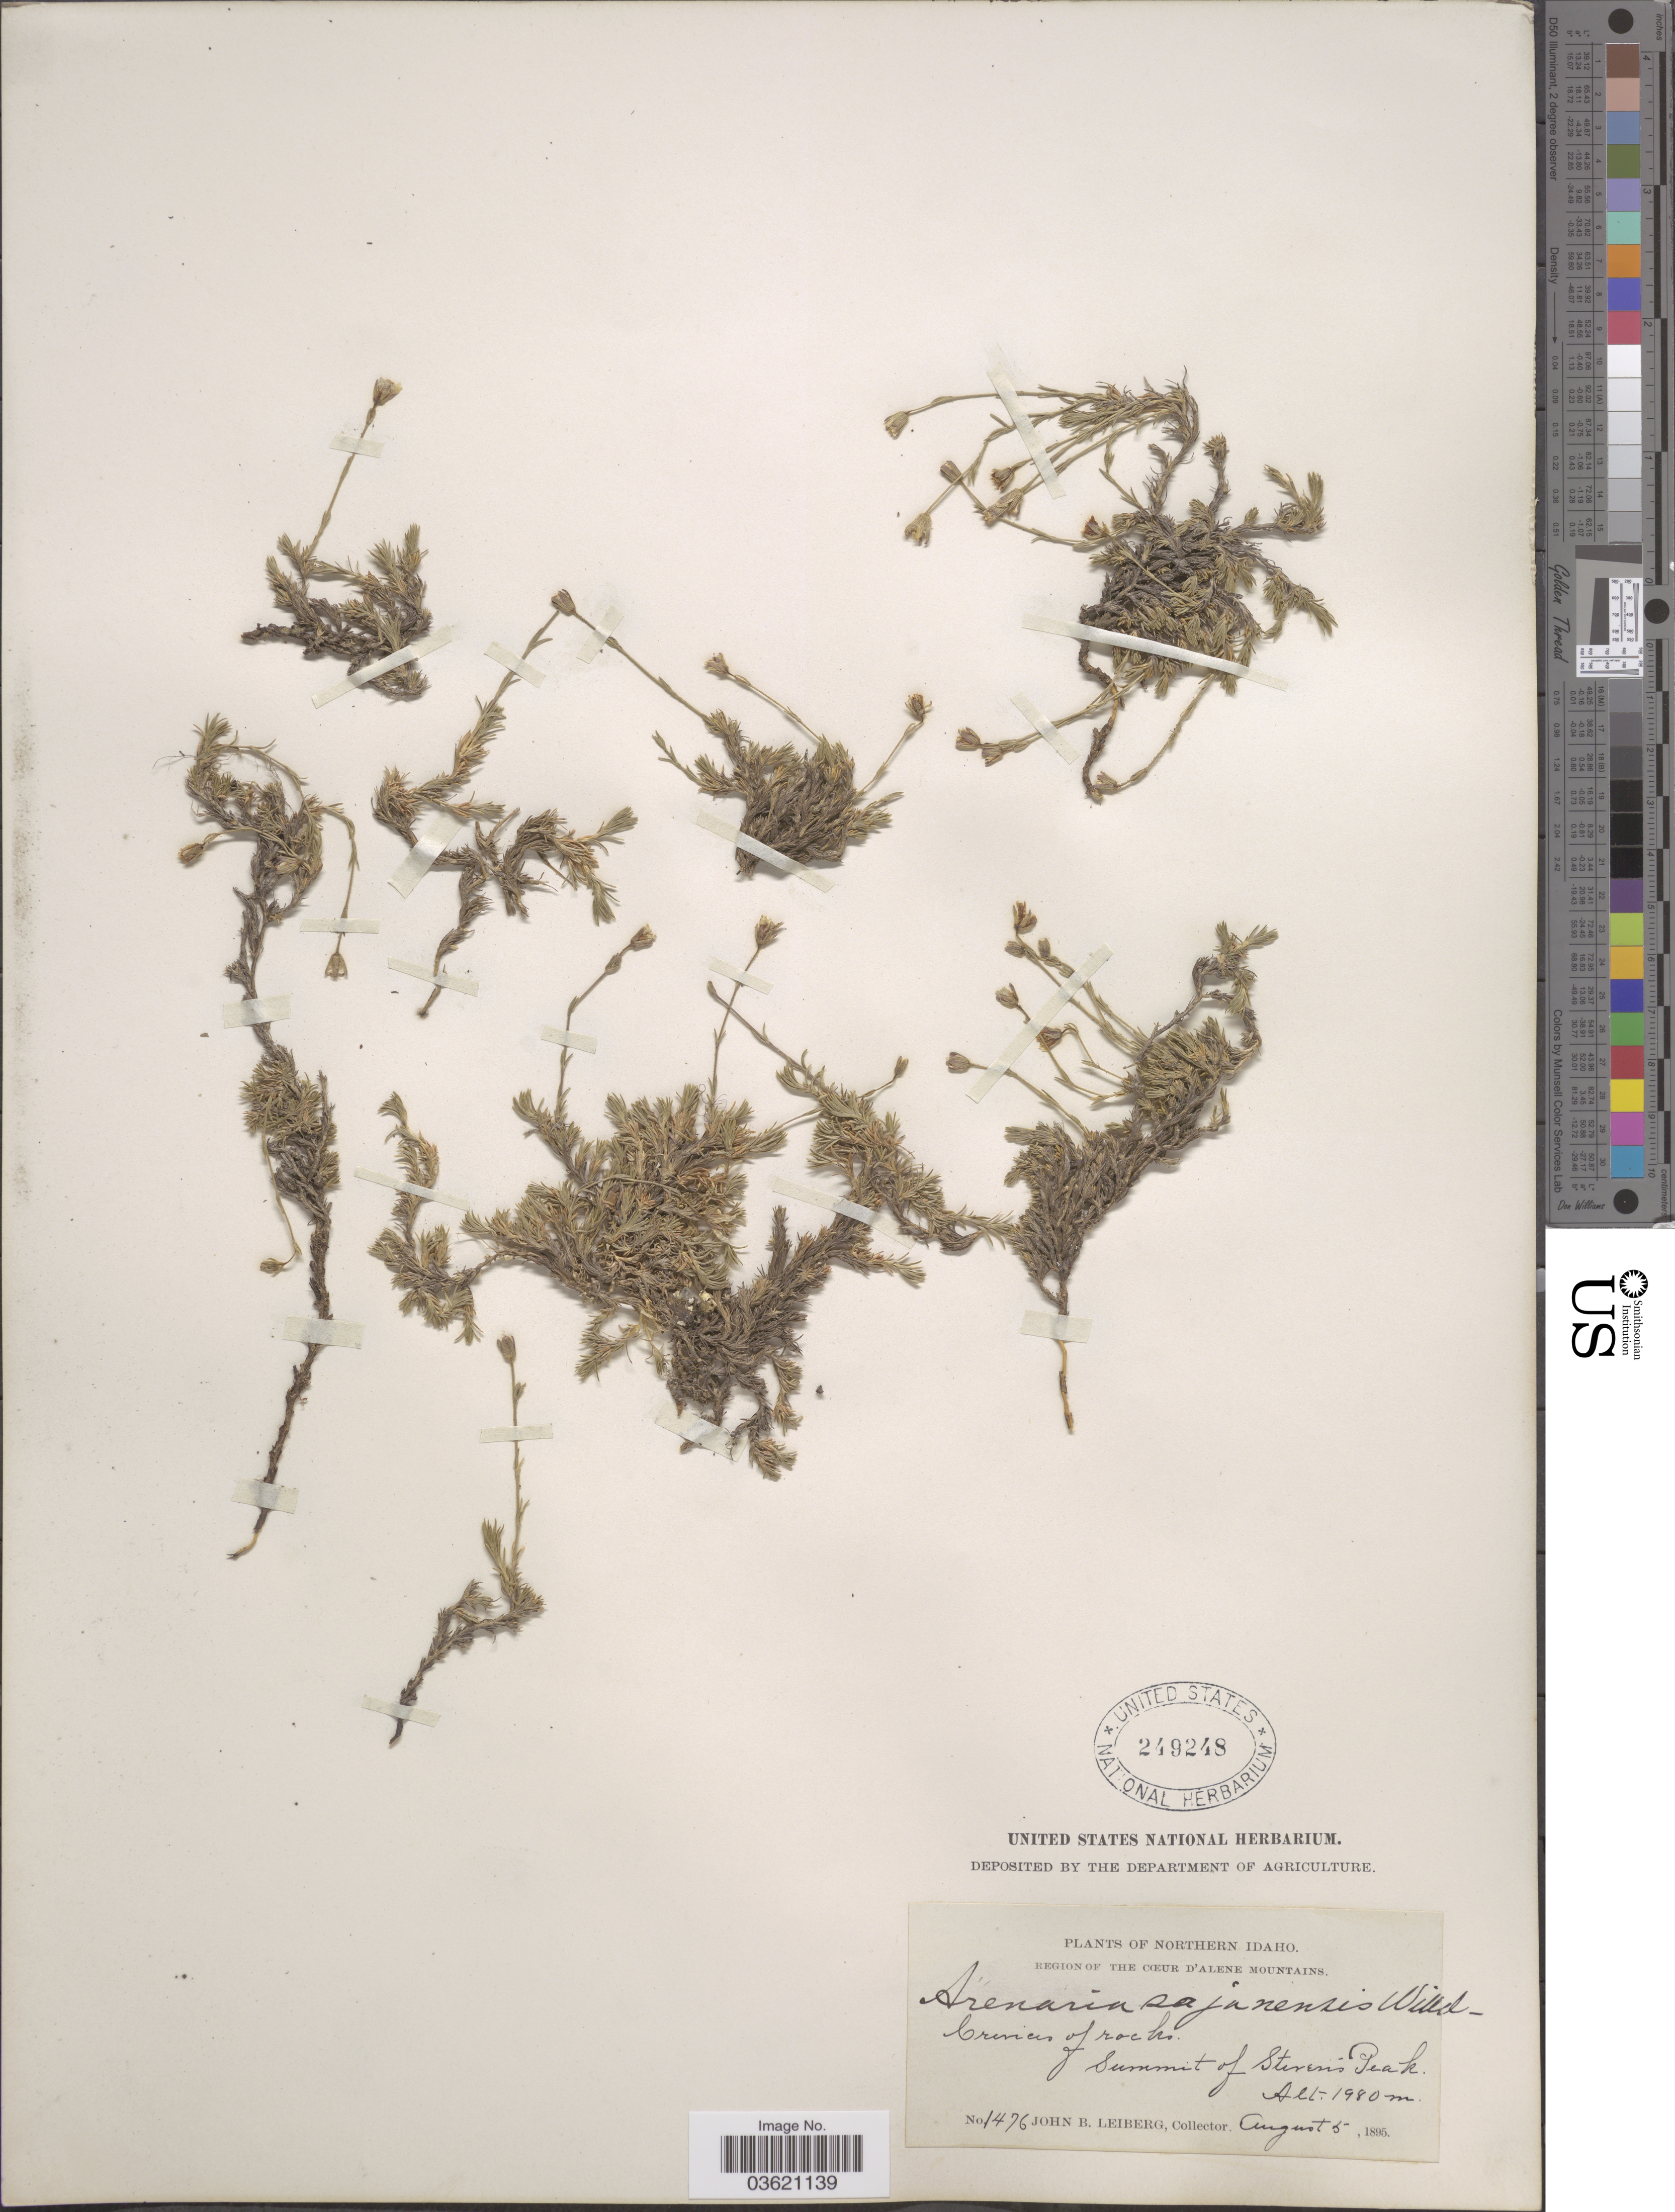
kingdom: Plantae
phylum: Tracheophyta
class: Magnoliopsida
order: Caryophyllales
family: Caryophyllaceae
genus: Cherleria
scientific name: Cherleria obtusiloba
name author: (Rydb.) A.J. Moore & Dillenb.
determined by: Strong, M. T., (US), Smithsonian Institution - National Museum of Natural History (UNITED STATES)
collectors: J. B. Leiberg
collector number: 1476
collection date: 1895-08-05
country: United States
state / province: Idaho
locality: Northern Idaho. Region of The Coeur d'Alene Mountains. Crevices of rocks. Summit of Steven's Peak.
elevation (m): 1980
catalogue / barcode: US 249248